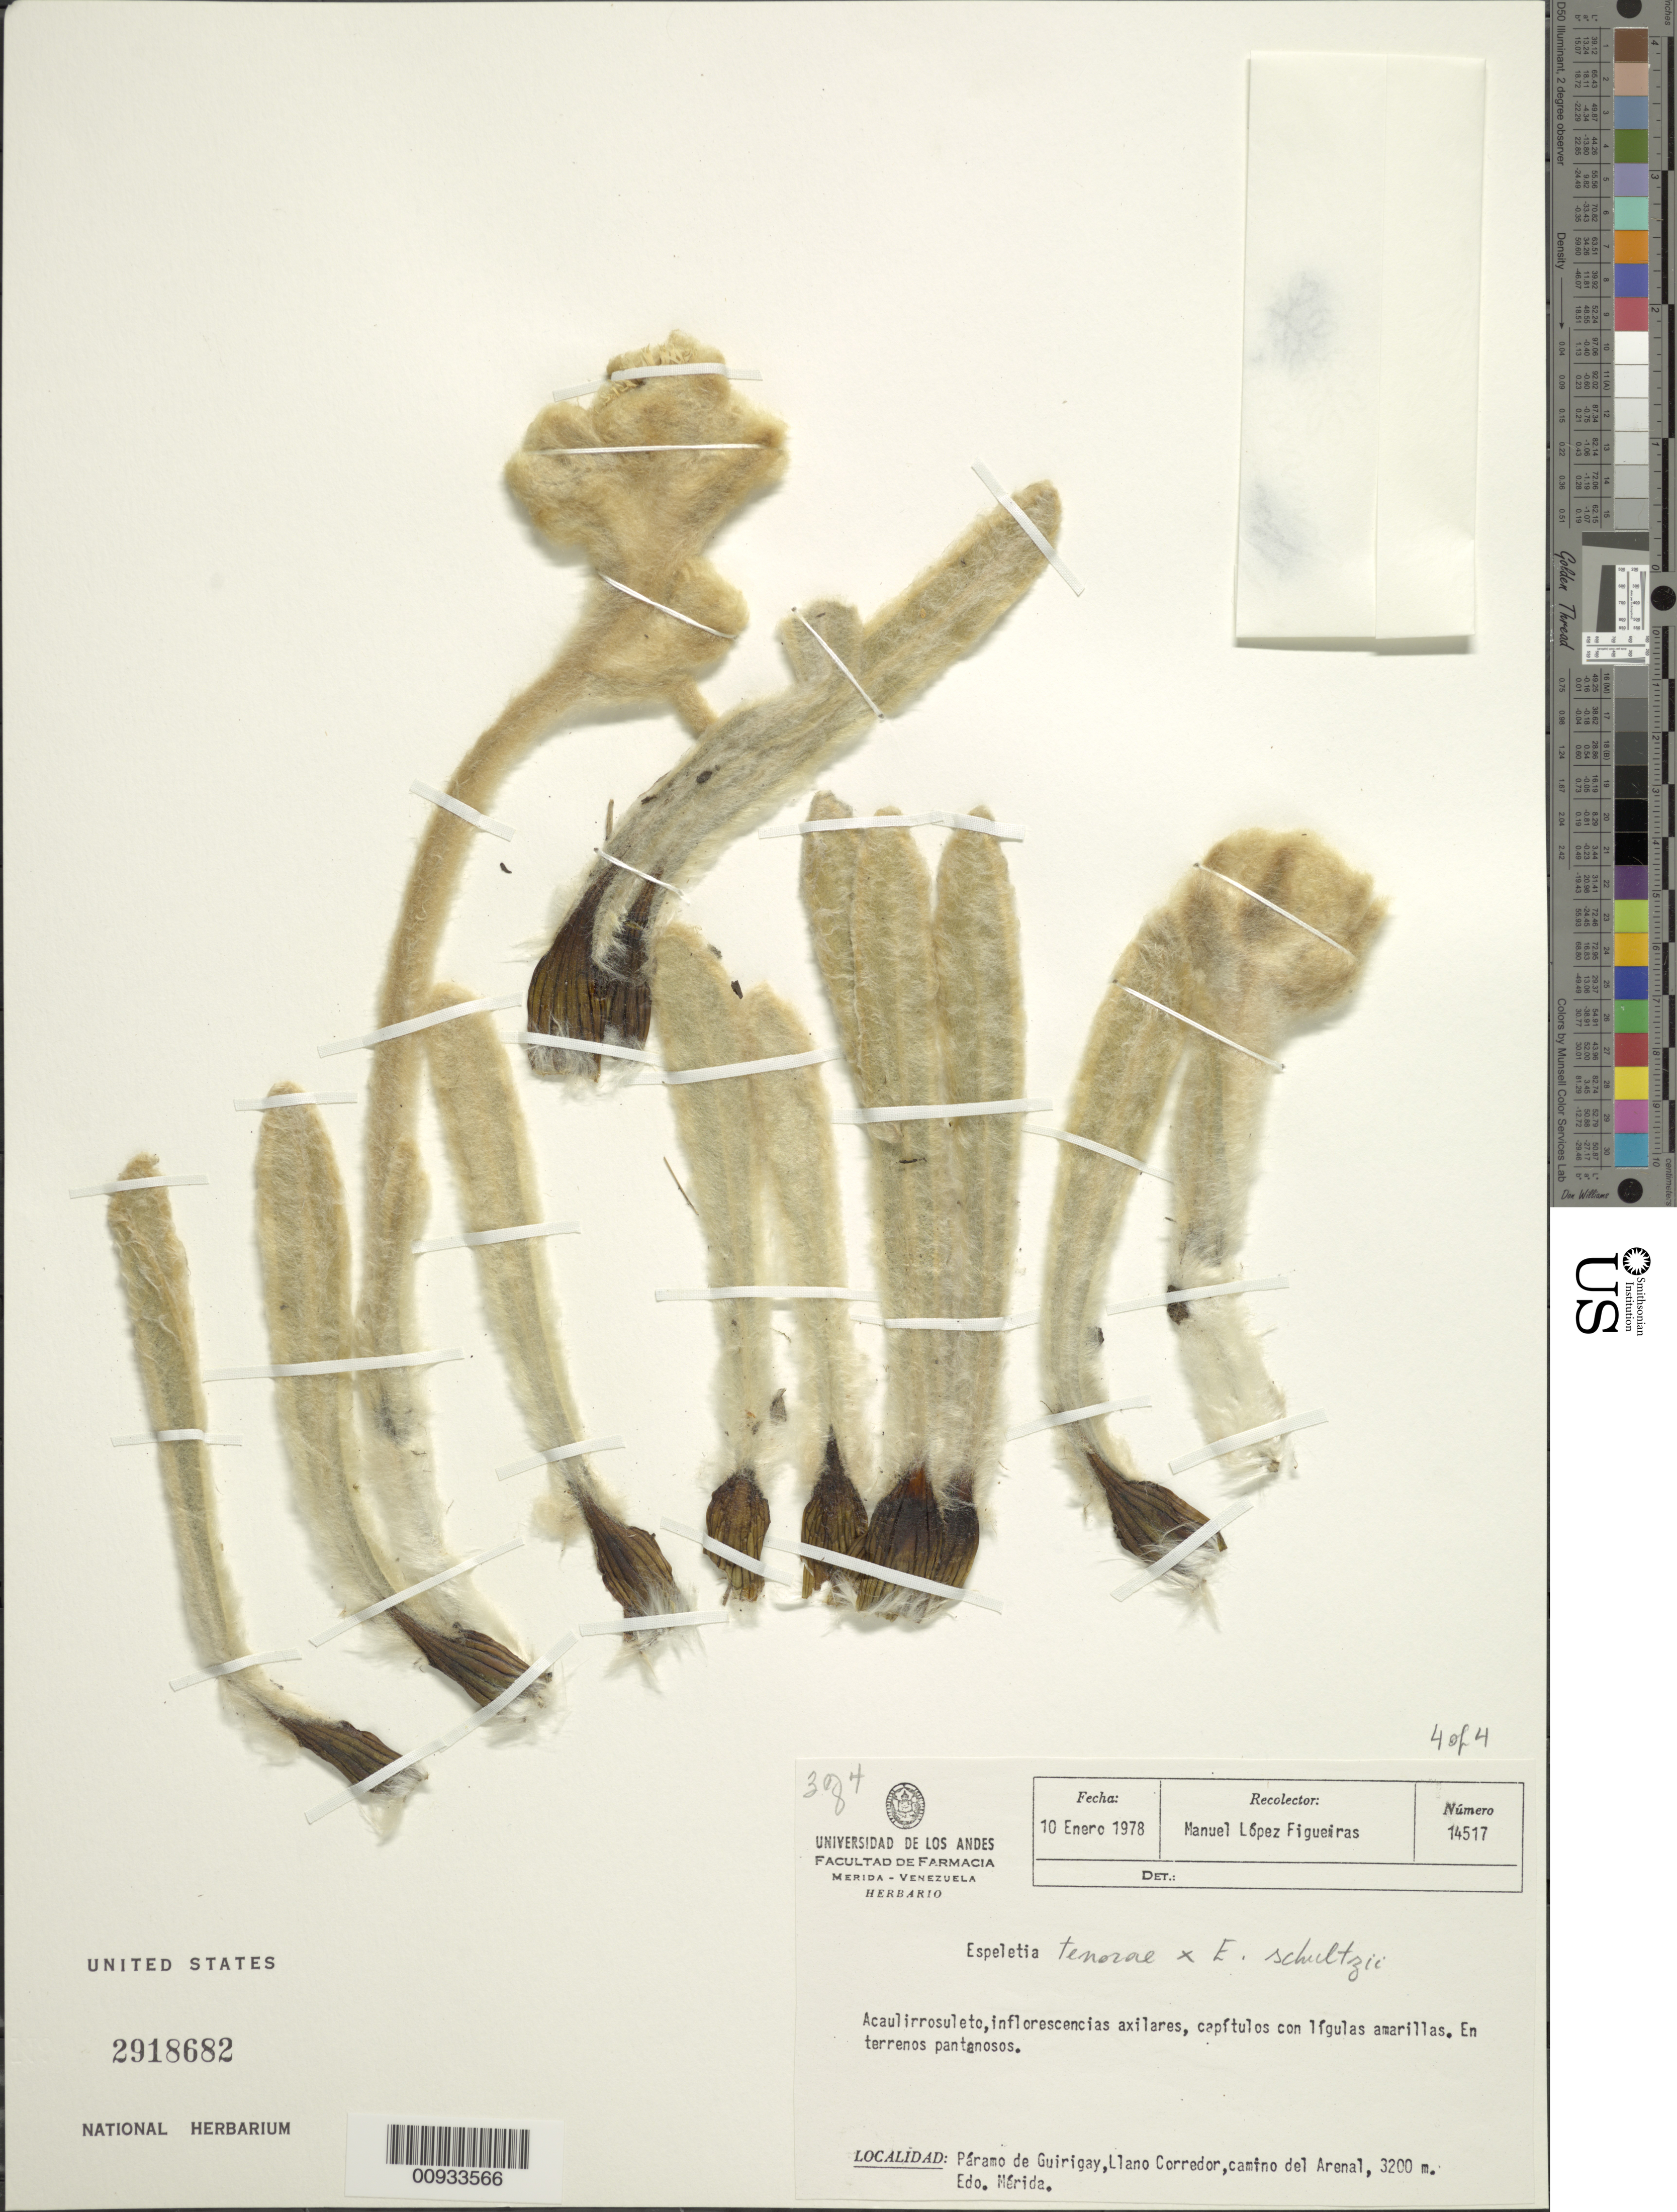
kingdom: Plantae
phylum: Tracheophyta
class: Magnoliopsida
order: Asterales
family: Asteraceae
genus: Espeletia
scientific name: Espeletia schultzii x E. tenorae Aristeg.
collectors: M. López Figueiras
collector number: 14517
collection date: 1978-01-10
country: Venezuela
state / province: Mérida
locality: Paramo de Guirigay, Llano Corredor, camino del Arenal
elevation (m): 3200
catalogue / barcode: US 2918682